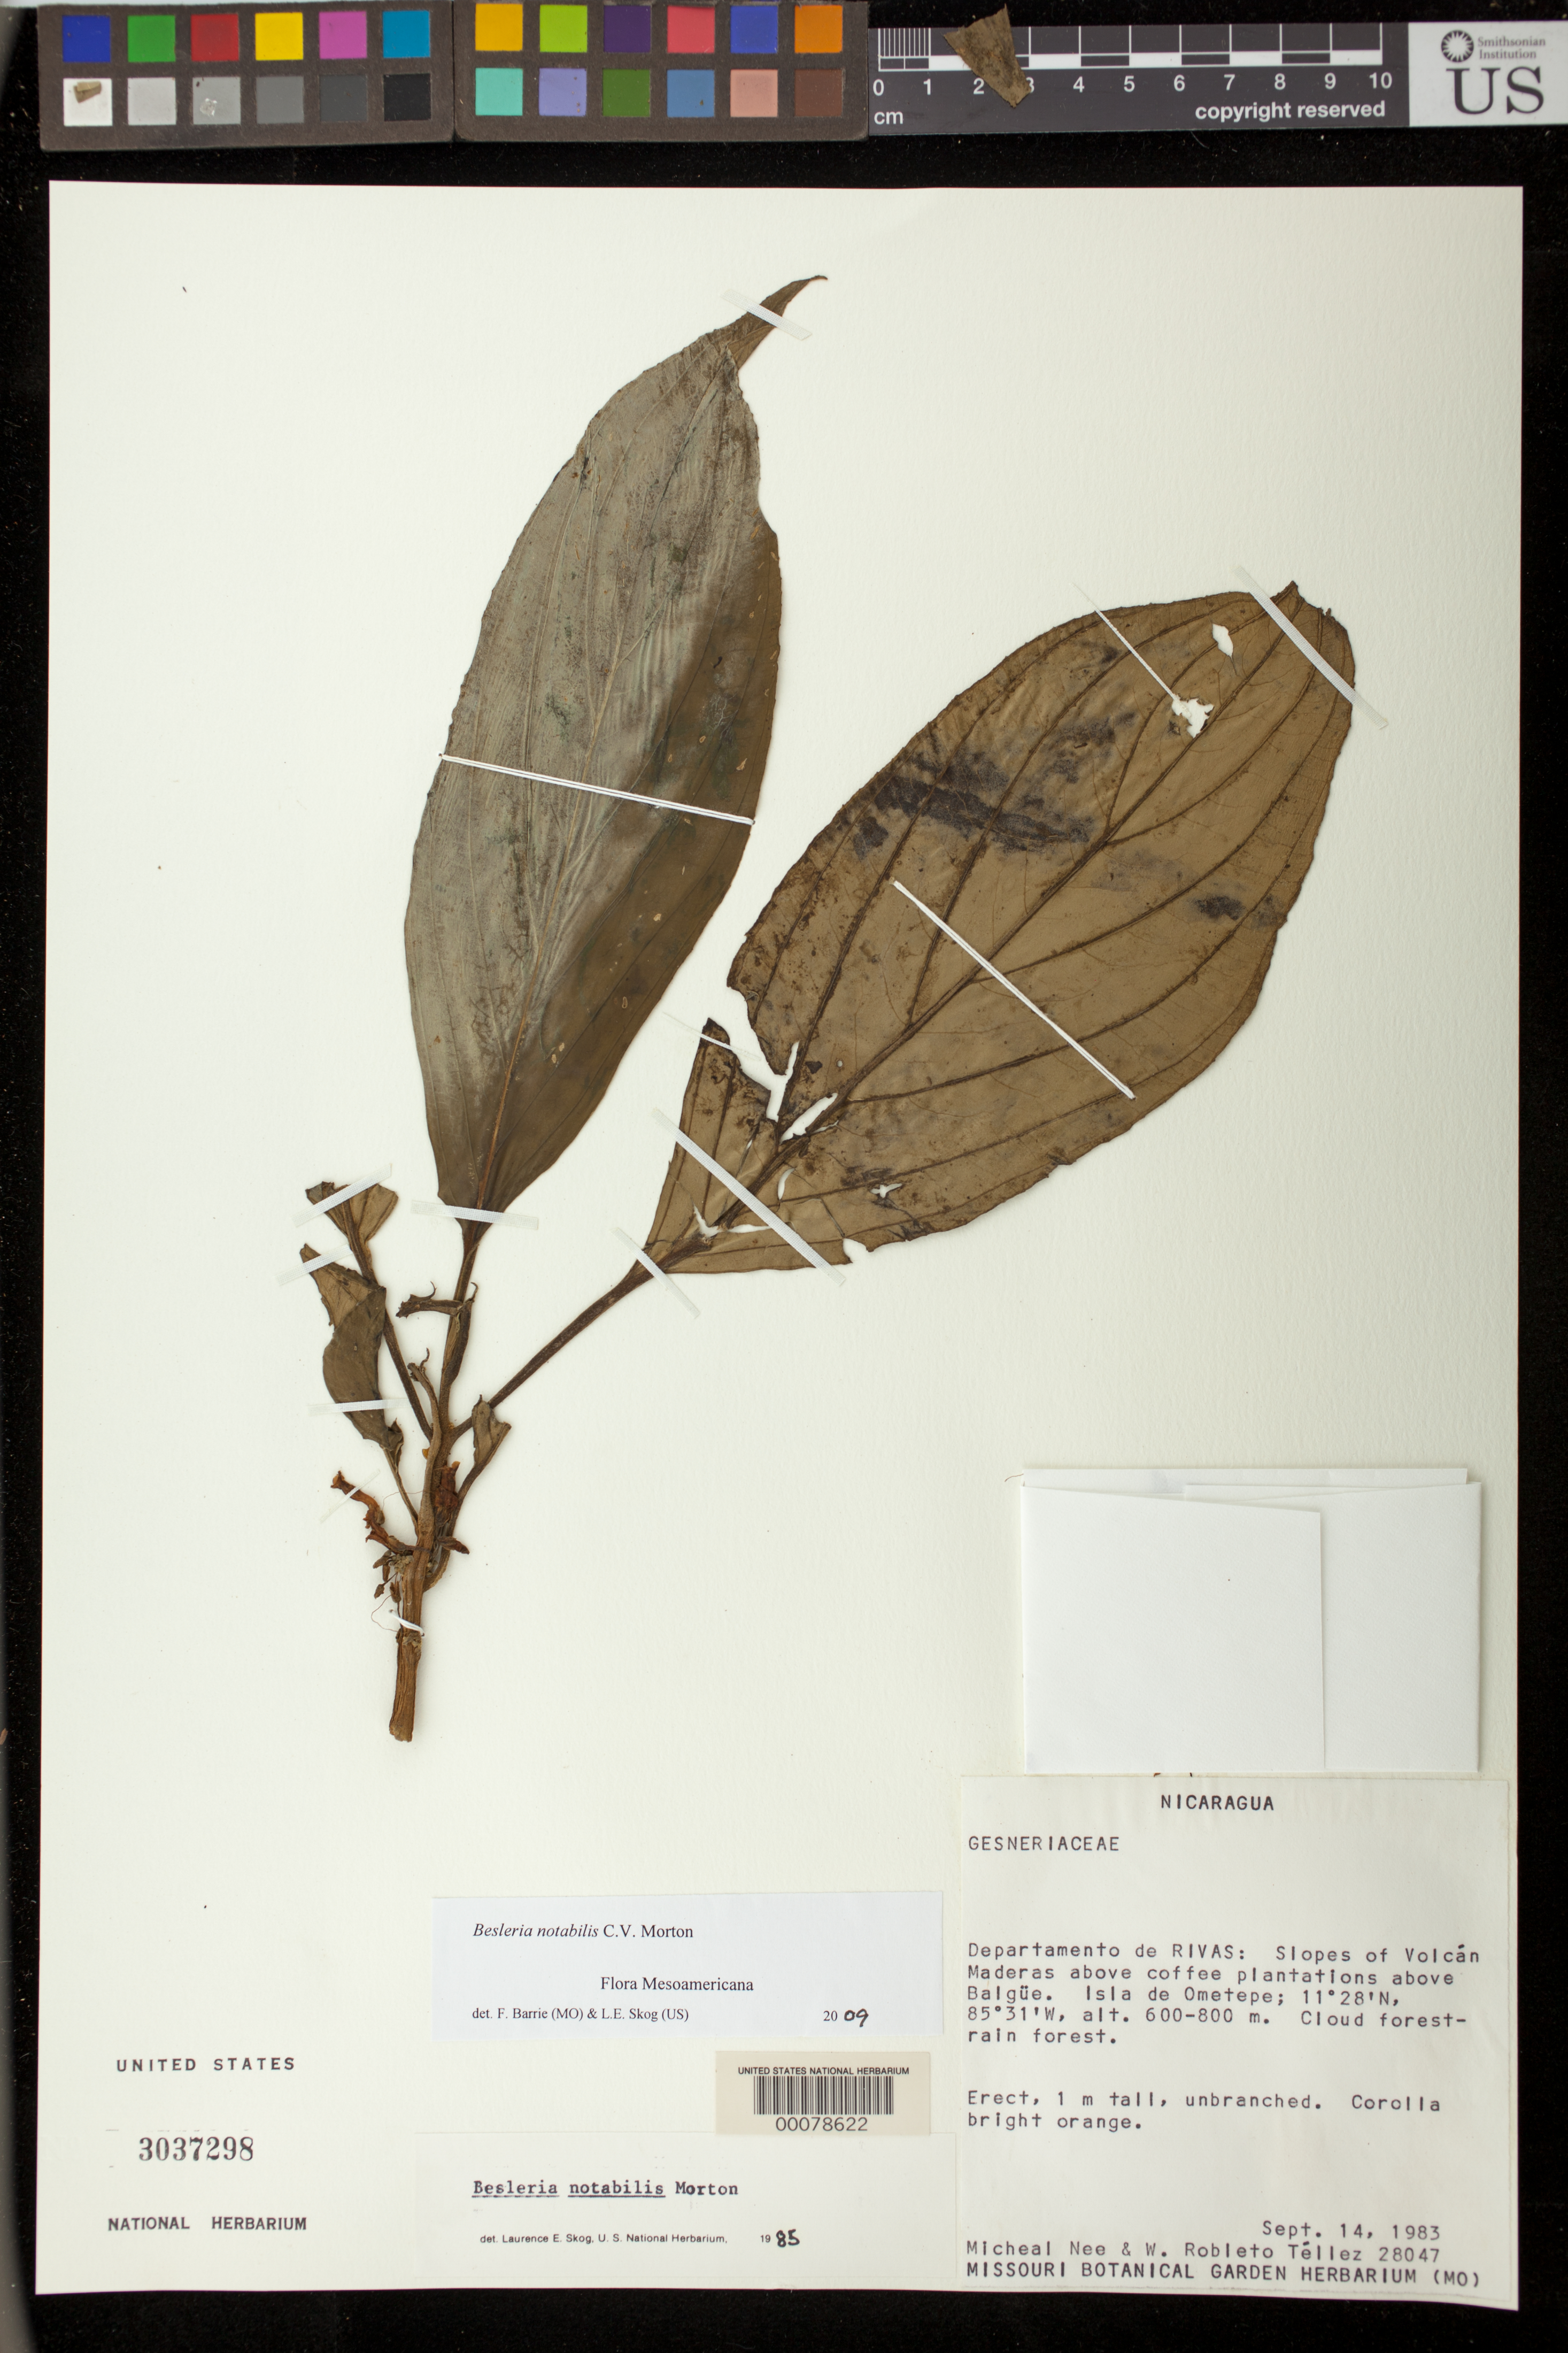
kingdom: Plantae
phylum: Tracheophyta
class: Magnoliopsida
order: Lamiales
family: Gesneriaceae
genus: Besleria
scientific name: Besleria notabilis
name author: C.V. Morton in Standl.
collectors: M. Nee & R. Tellez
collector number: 28047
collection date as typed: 14 Sep 1983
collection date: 1983-09-14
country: Nicaragua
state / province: Rivas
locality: Slopes of Volcan Maderas above coffee plantations above Balgue, Isla de Ometepe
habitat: Cloud forest - rain forest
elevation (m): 600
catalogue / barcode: US 3037298